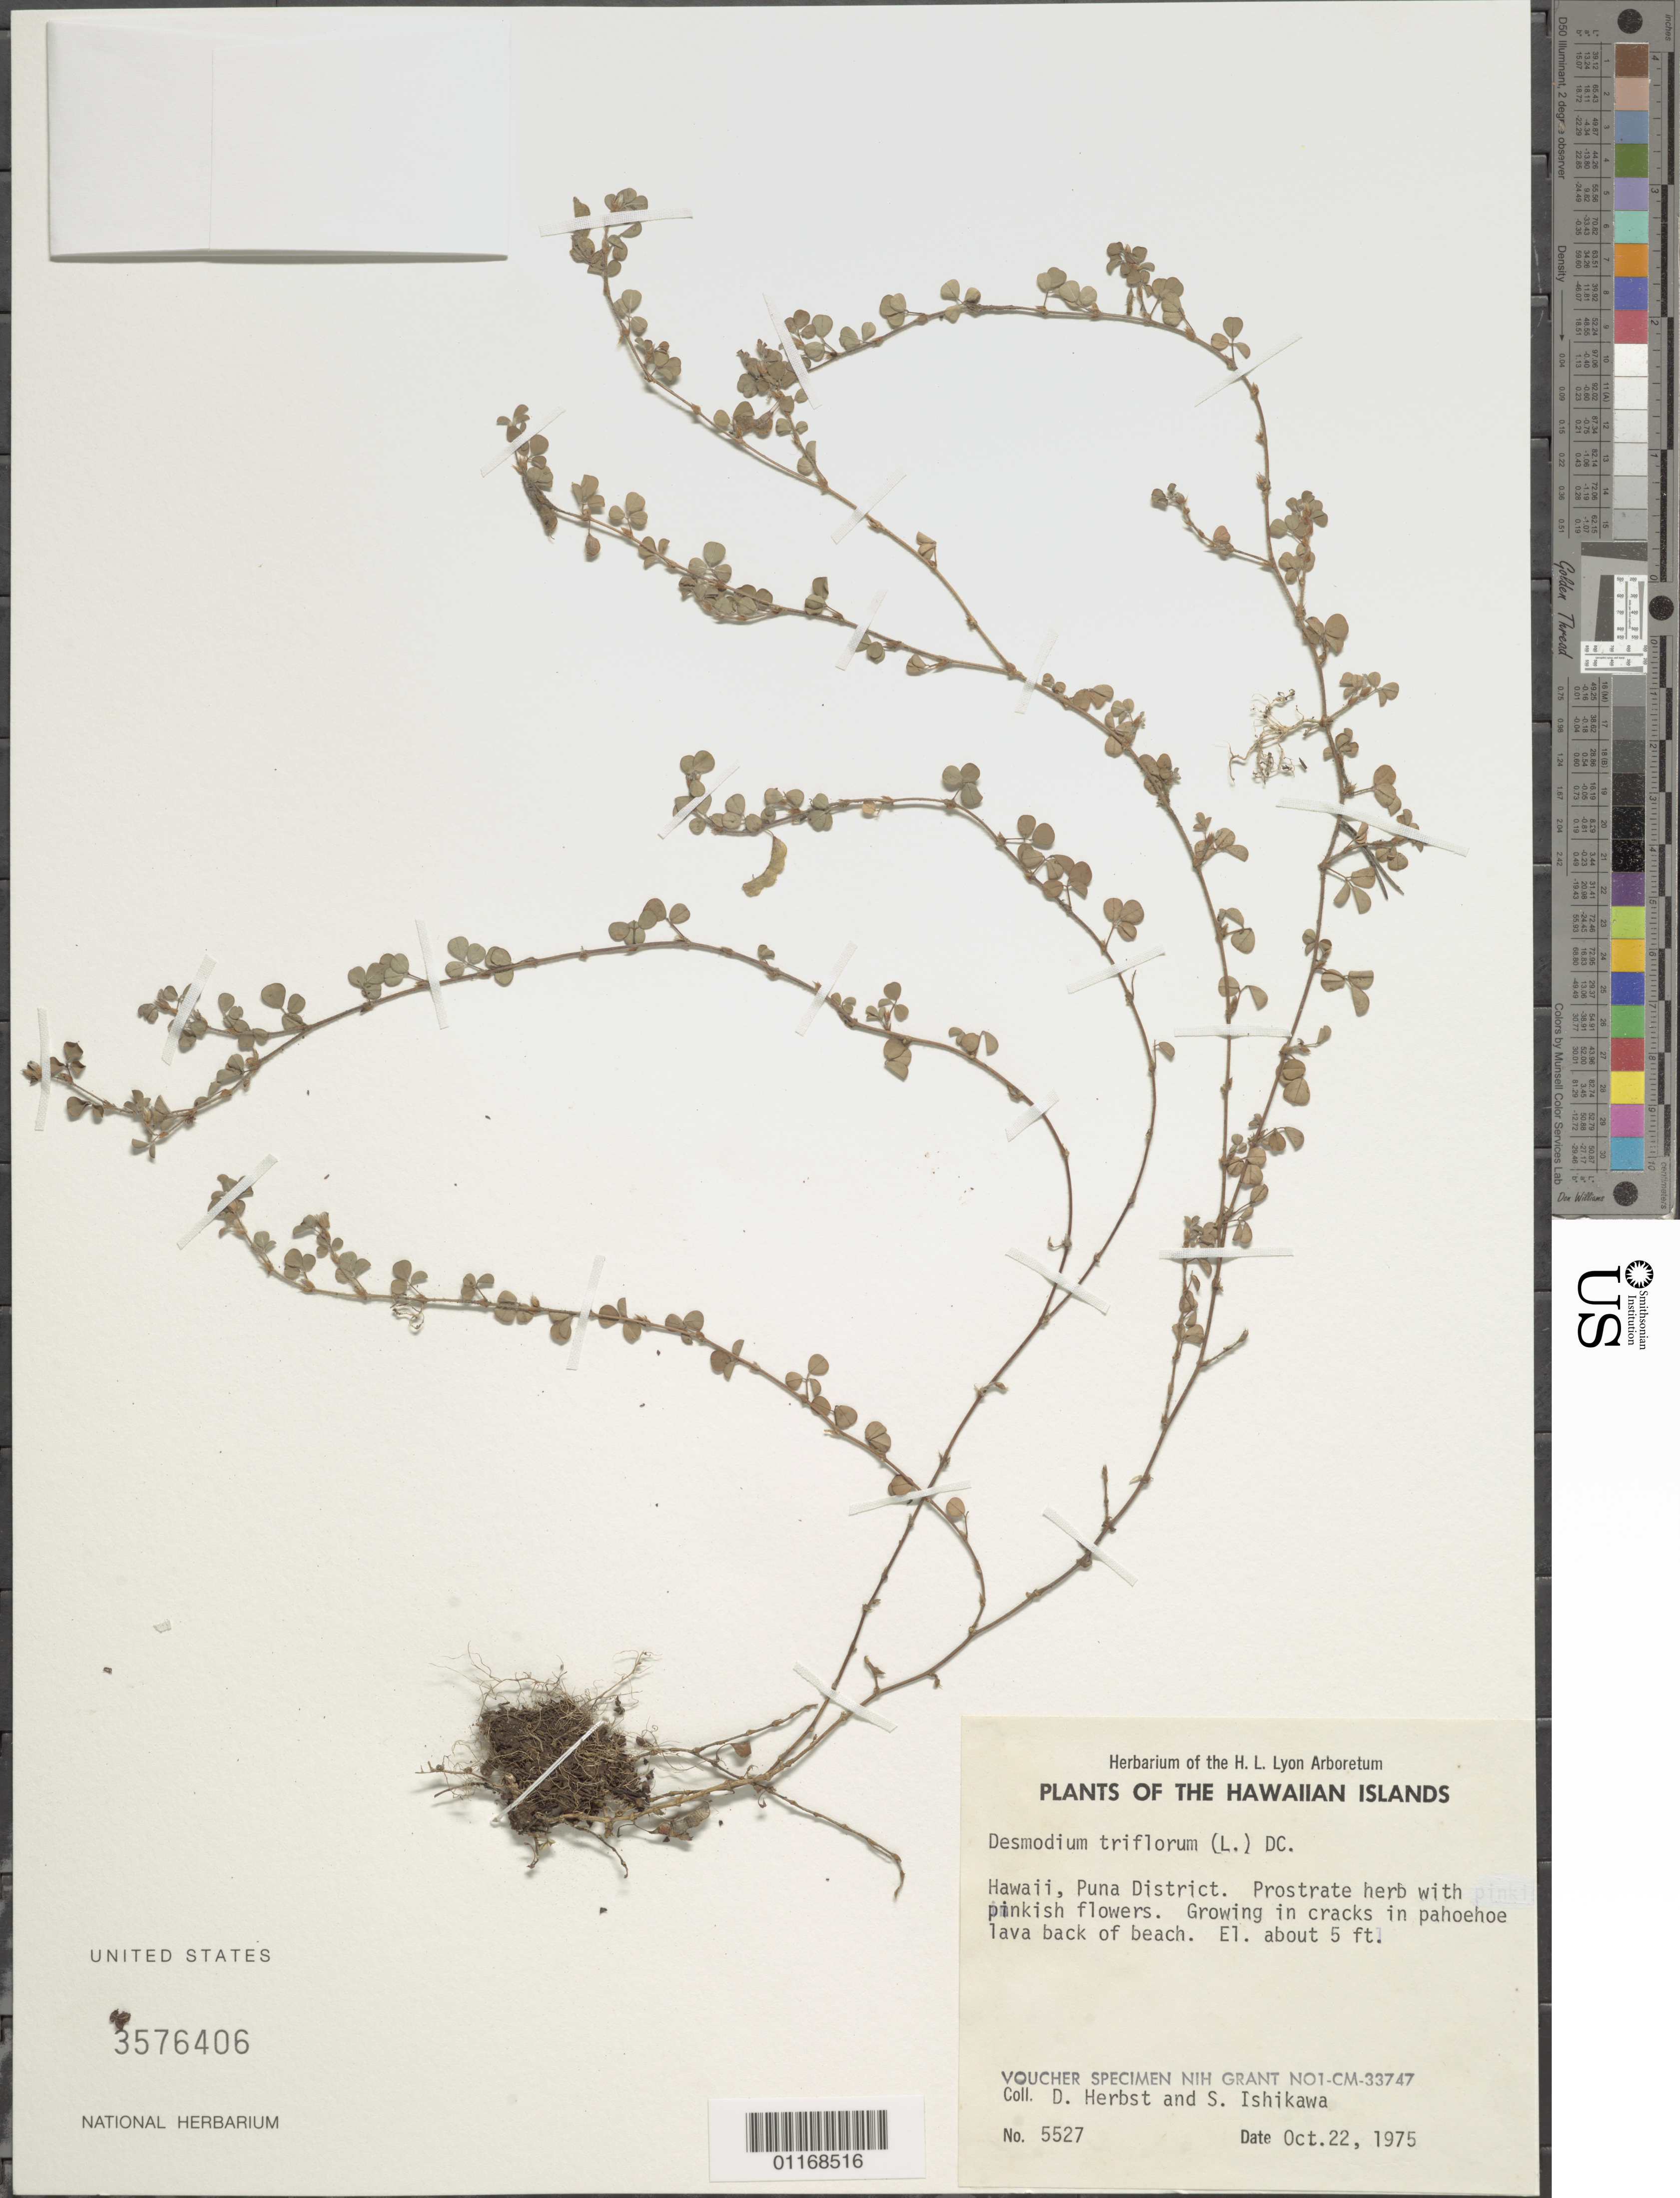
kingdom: Plantae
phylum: Tracheophyta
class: Magnoliopsida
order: Fabales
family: Fabaceae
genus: Grona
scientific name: Grona triflora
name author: (L.) H. Ohashi & K. Ohashi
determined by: Wagner, W. L., (BOT), Smithsonian Institution - National Museum of Natural History (UNITED STATES)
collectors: D. R. Herbst & G. Spence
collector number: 5527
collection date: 1975-10-22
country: United States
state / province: Hawaii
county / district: Hawaii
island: Hawaii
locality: Puna District, in pahoehoe lava back of beach.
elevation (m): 2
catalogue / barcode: US 3576406